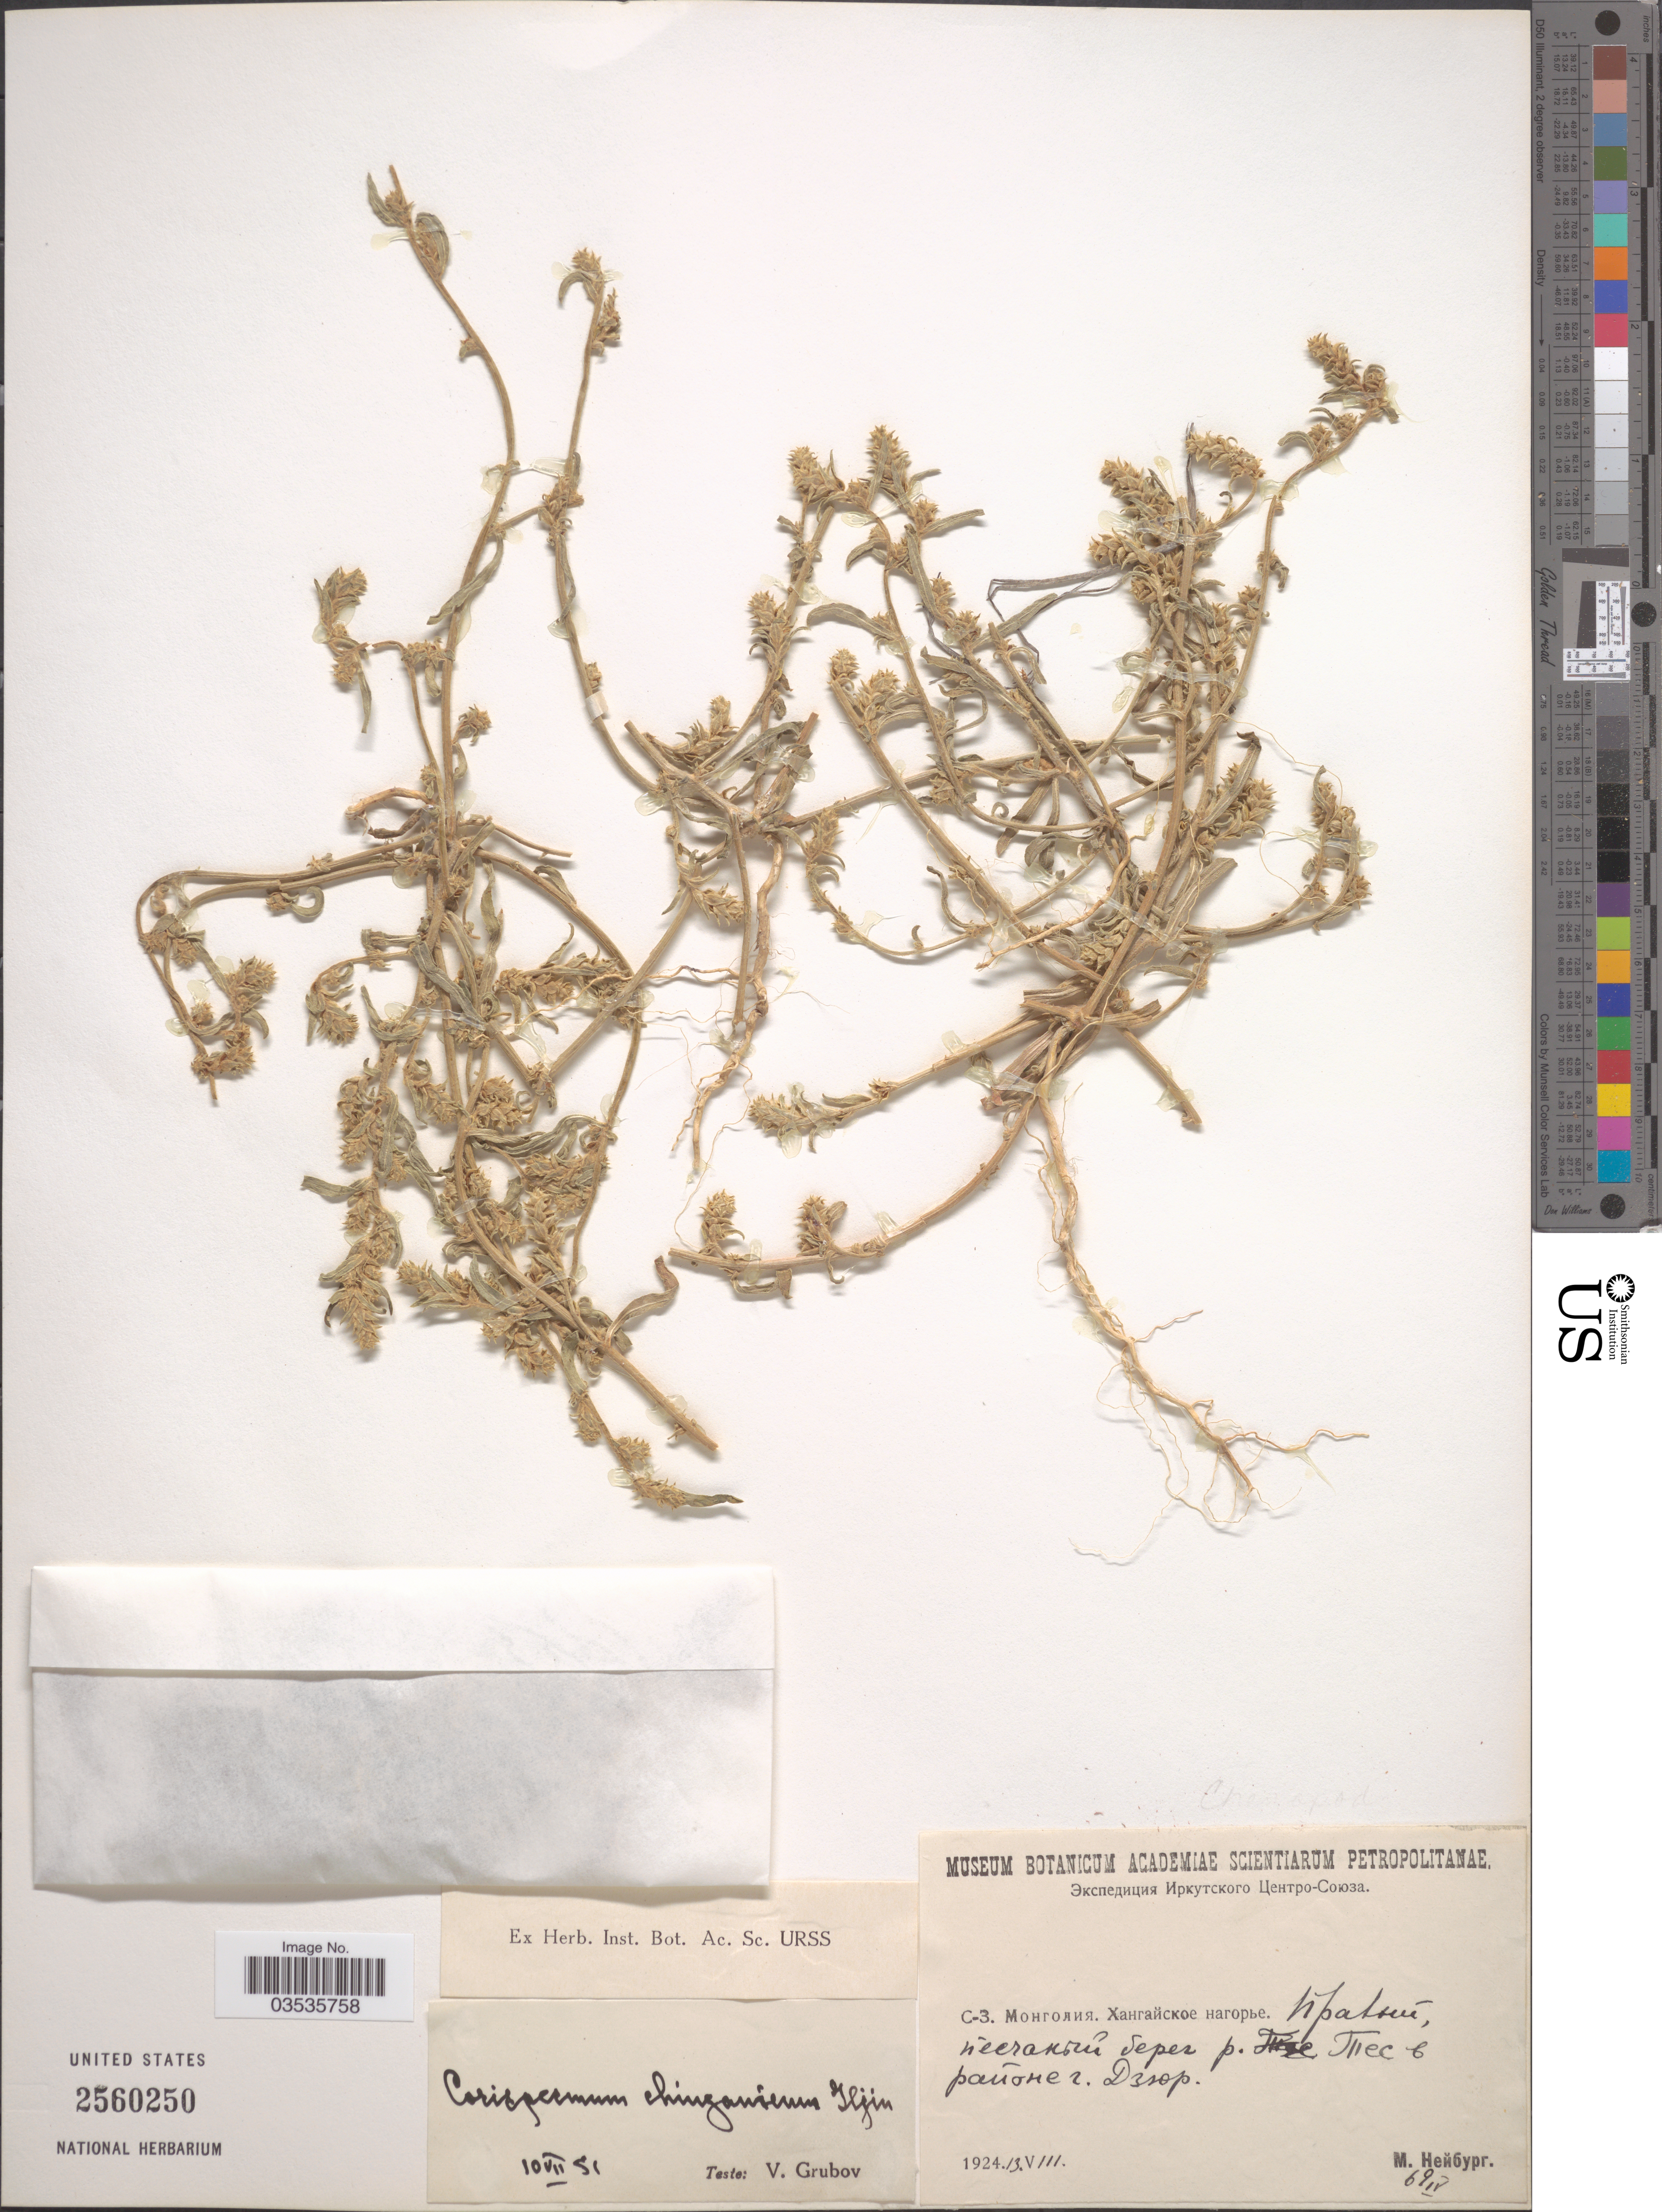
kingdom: Plantae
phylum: Tracheophyta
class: Magnoliopsida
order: Caryophyllales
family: Amaranthaceae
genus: Corispermum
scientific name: Corispermum chinganicum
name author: Iljin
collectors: M. Neiburg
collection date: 1924-08-13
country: Mongolia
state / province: Dzavhan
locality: Right shore of river Tes near Dzur.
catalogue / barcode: US 2560250